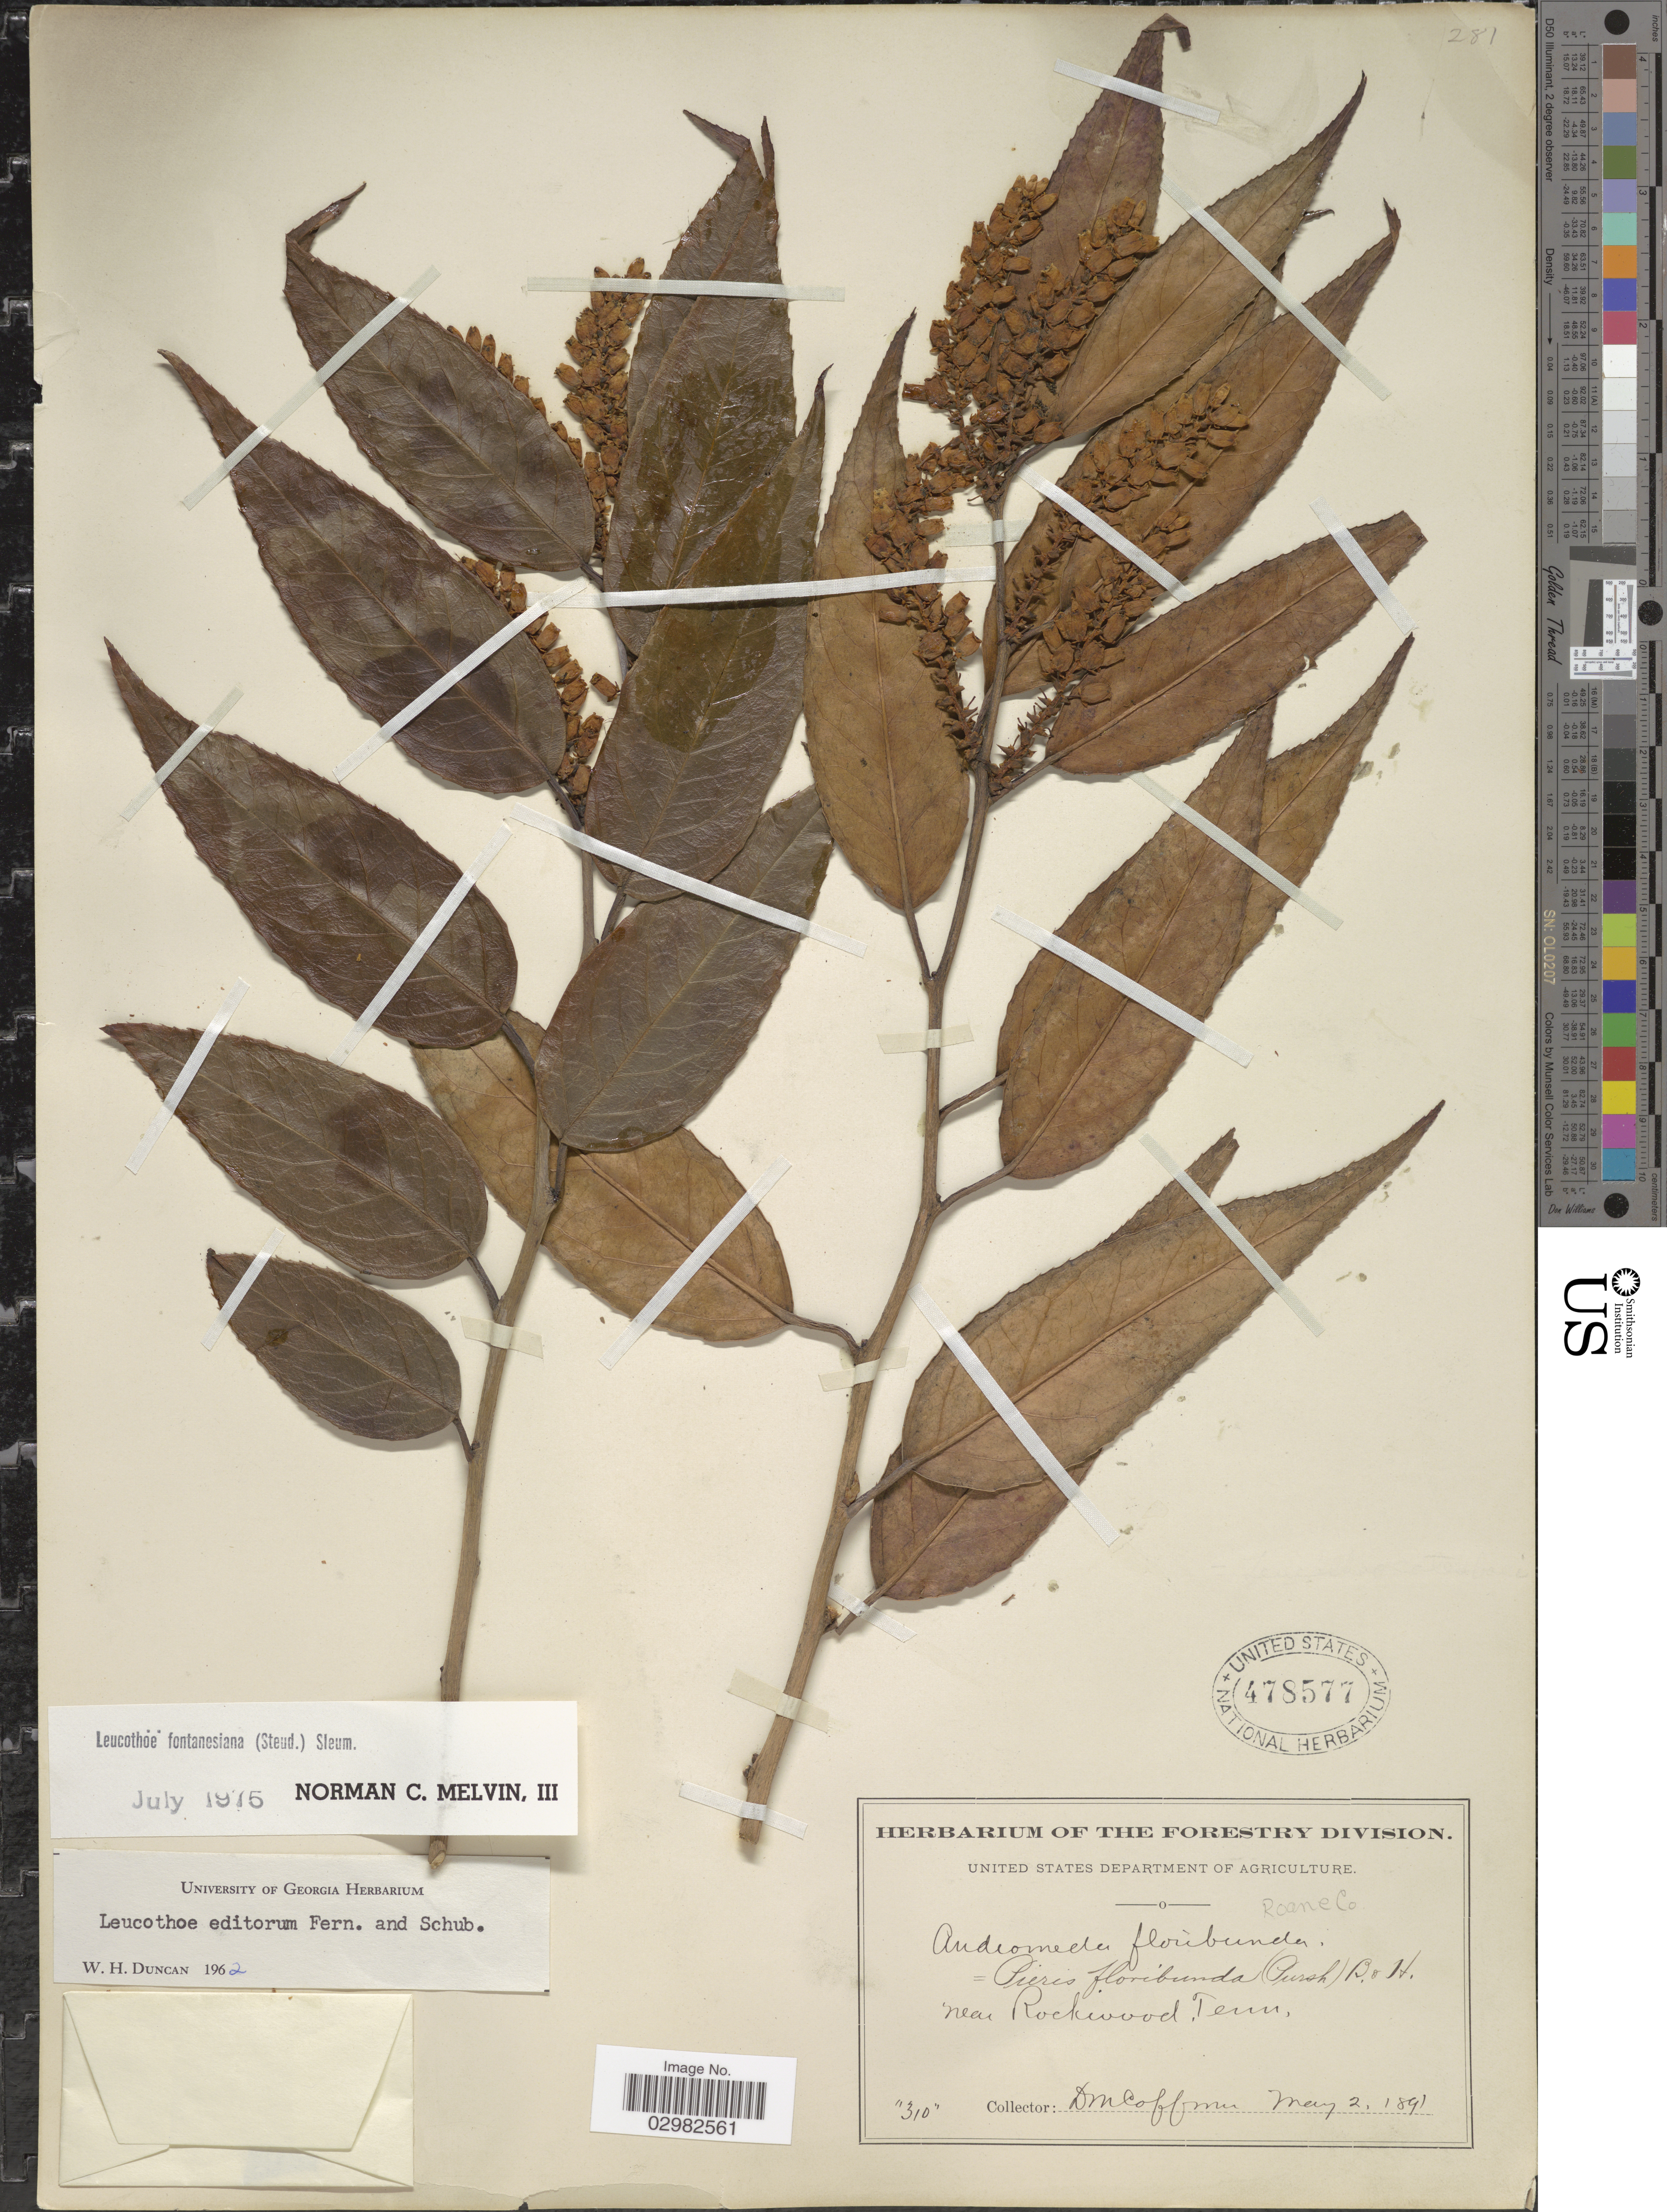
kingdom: Plantae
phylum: Tracheophyta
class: Magnoliopsida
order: Ericales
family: Ericaceae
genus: Leucothoe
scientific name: Leucothoë fontanesiana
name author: (Steud.) Sleumer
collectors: D. M. Coffman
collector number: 310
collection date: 1891-05-02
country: United States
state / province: Tennessee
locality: Near Rockwood.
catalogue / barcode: US 478577